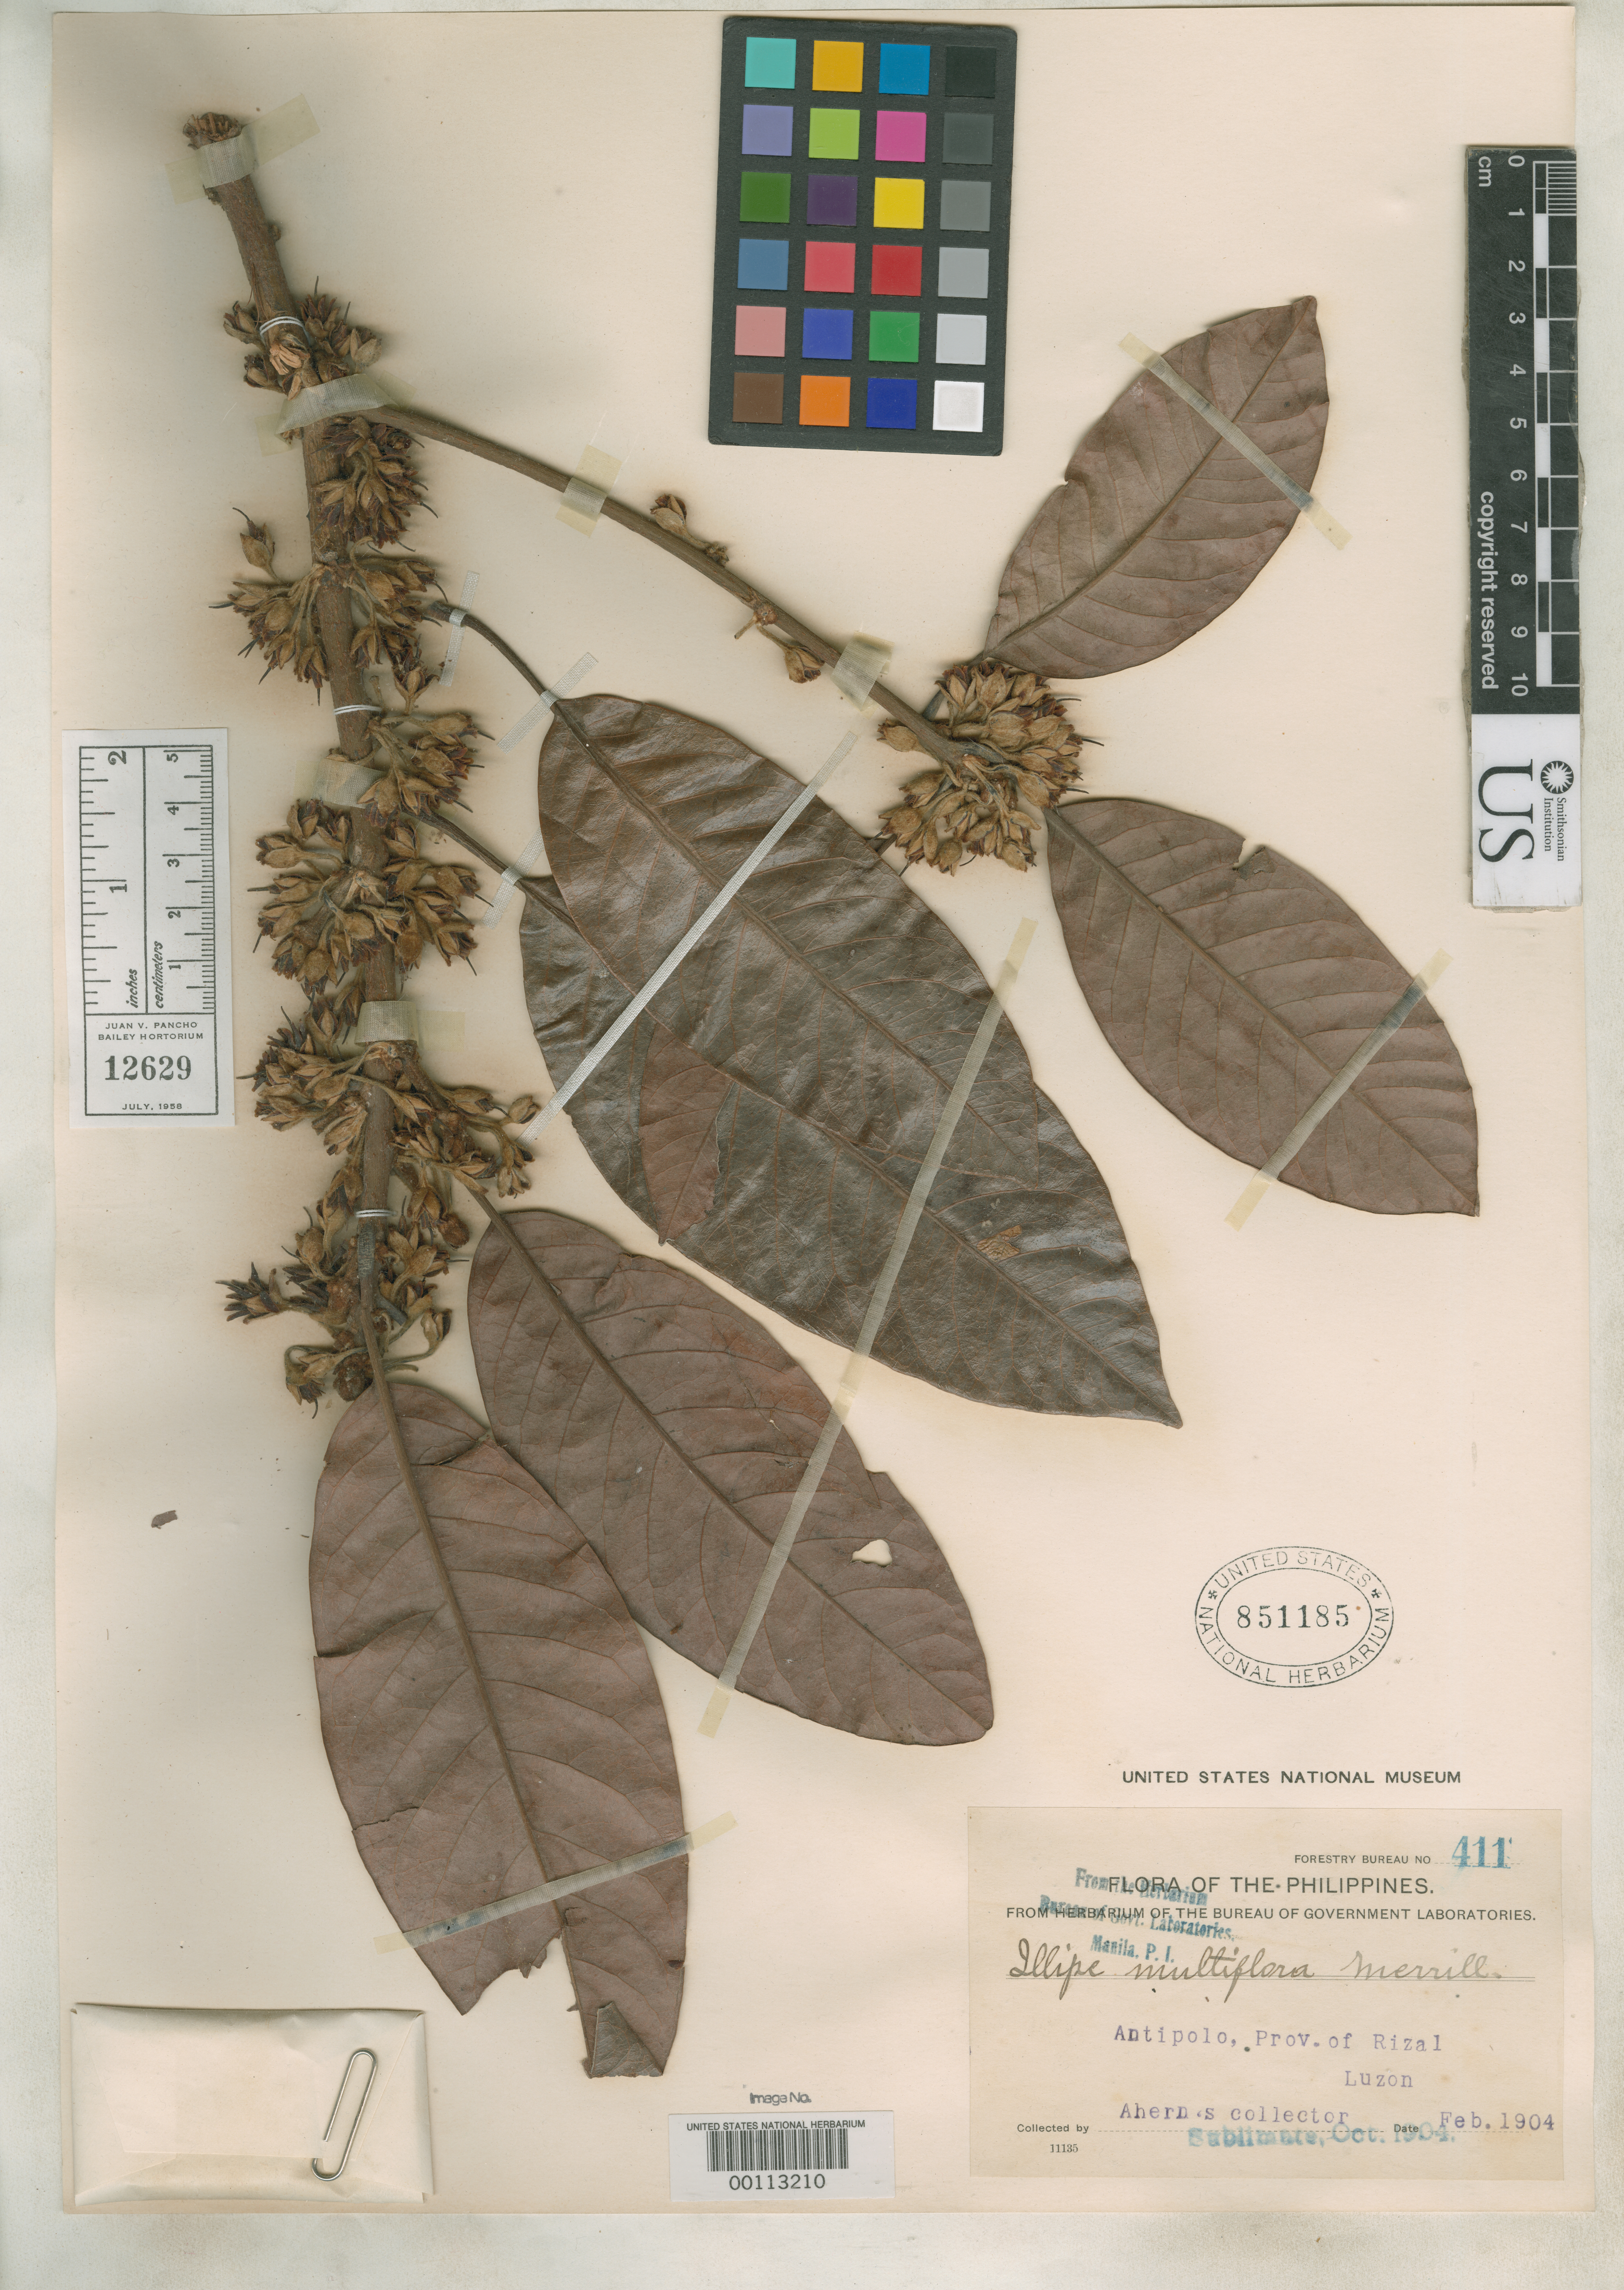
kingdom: Plantae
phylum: Tracheophyta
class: Magnoliopsida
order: Ericales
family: Sapotaceae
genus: Illipe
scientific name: Illipe multiflora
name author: Merr.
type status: Isotype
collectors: Ahern's collector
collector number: Bur. Sci. 411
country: Philippines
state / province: Calabarzon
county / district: Rizal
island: Luzon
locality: Antipolo.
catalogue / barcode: US 851185